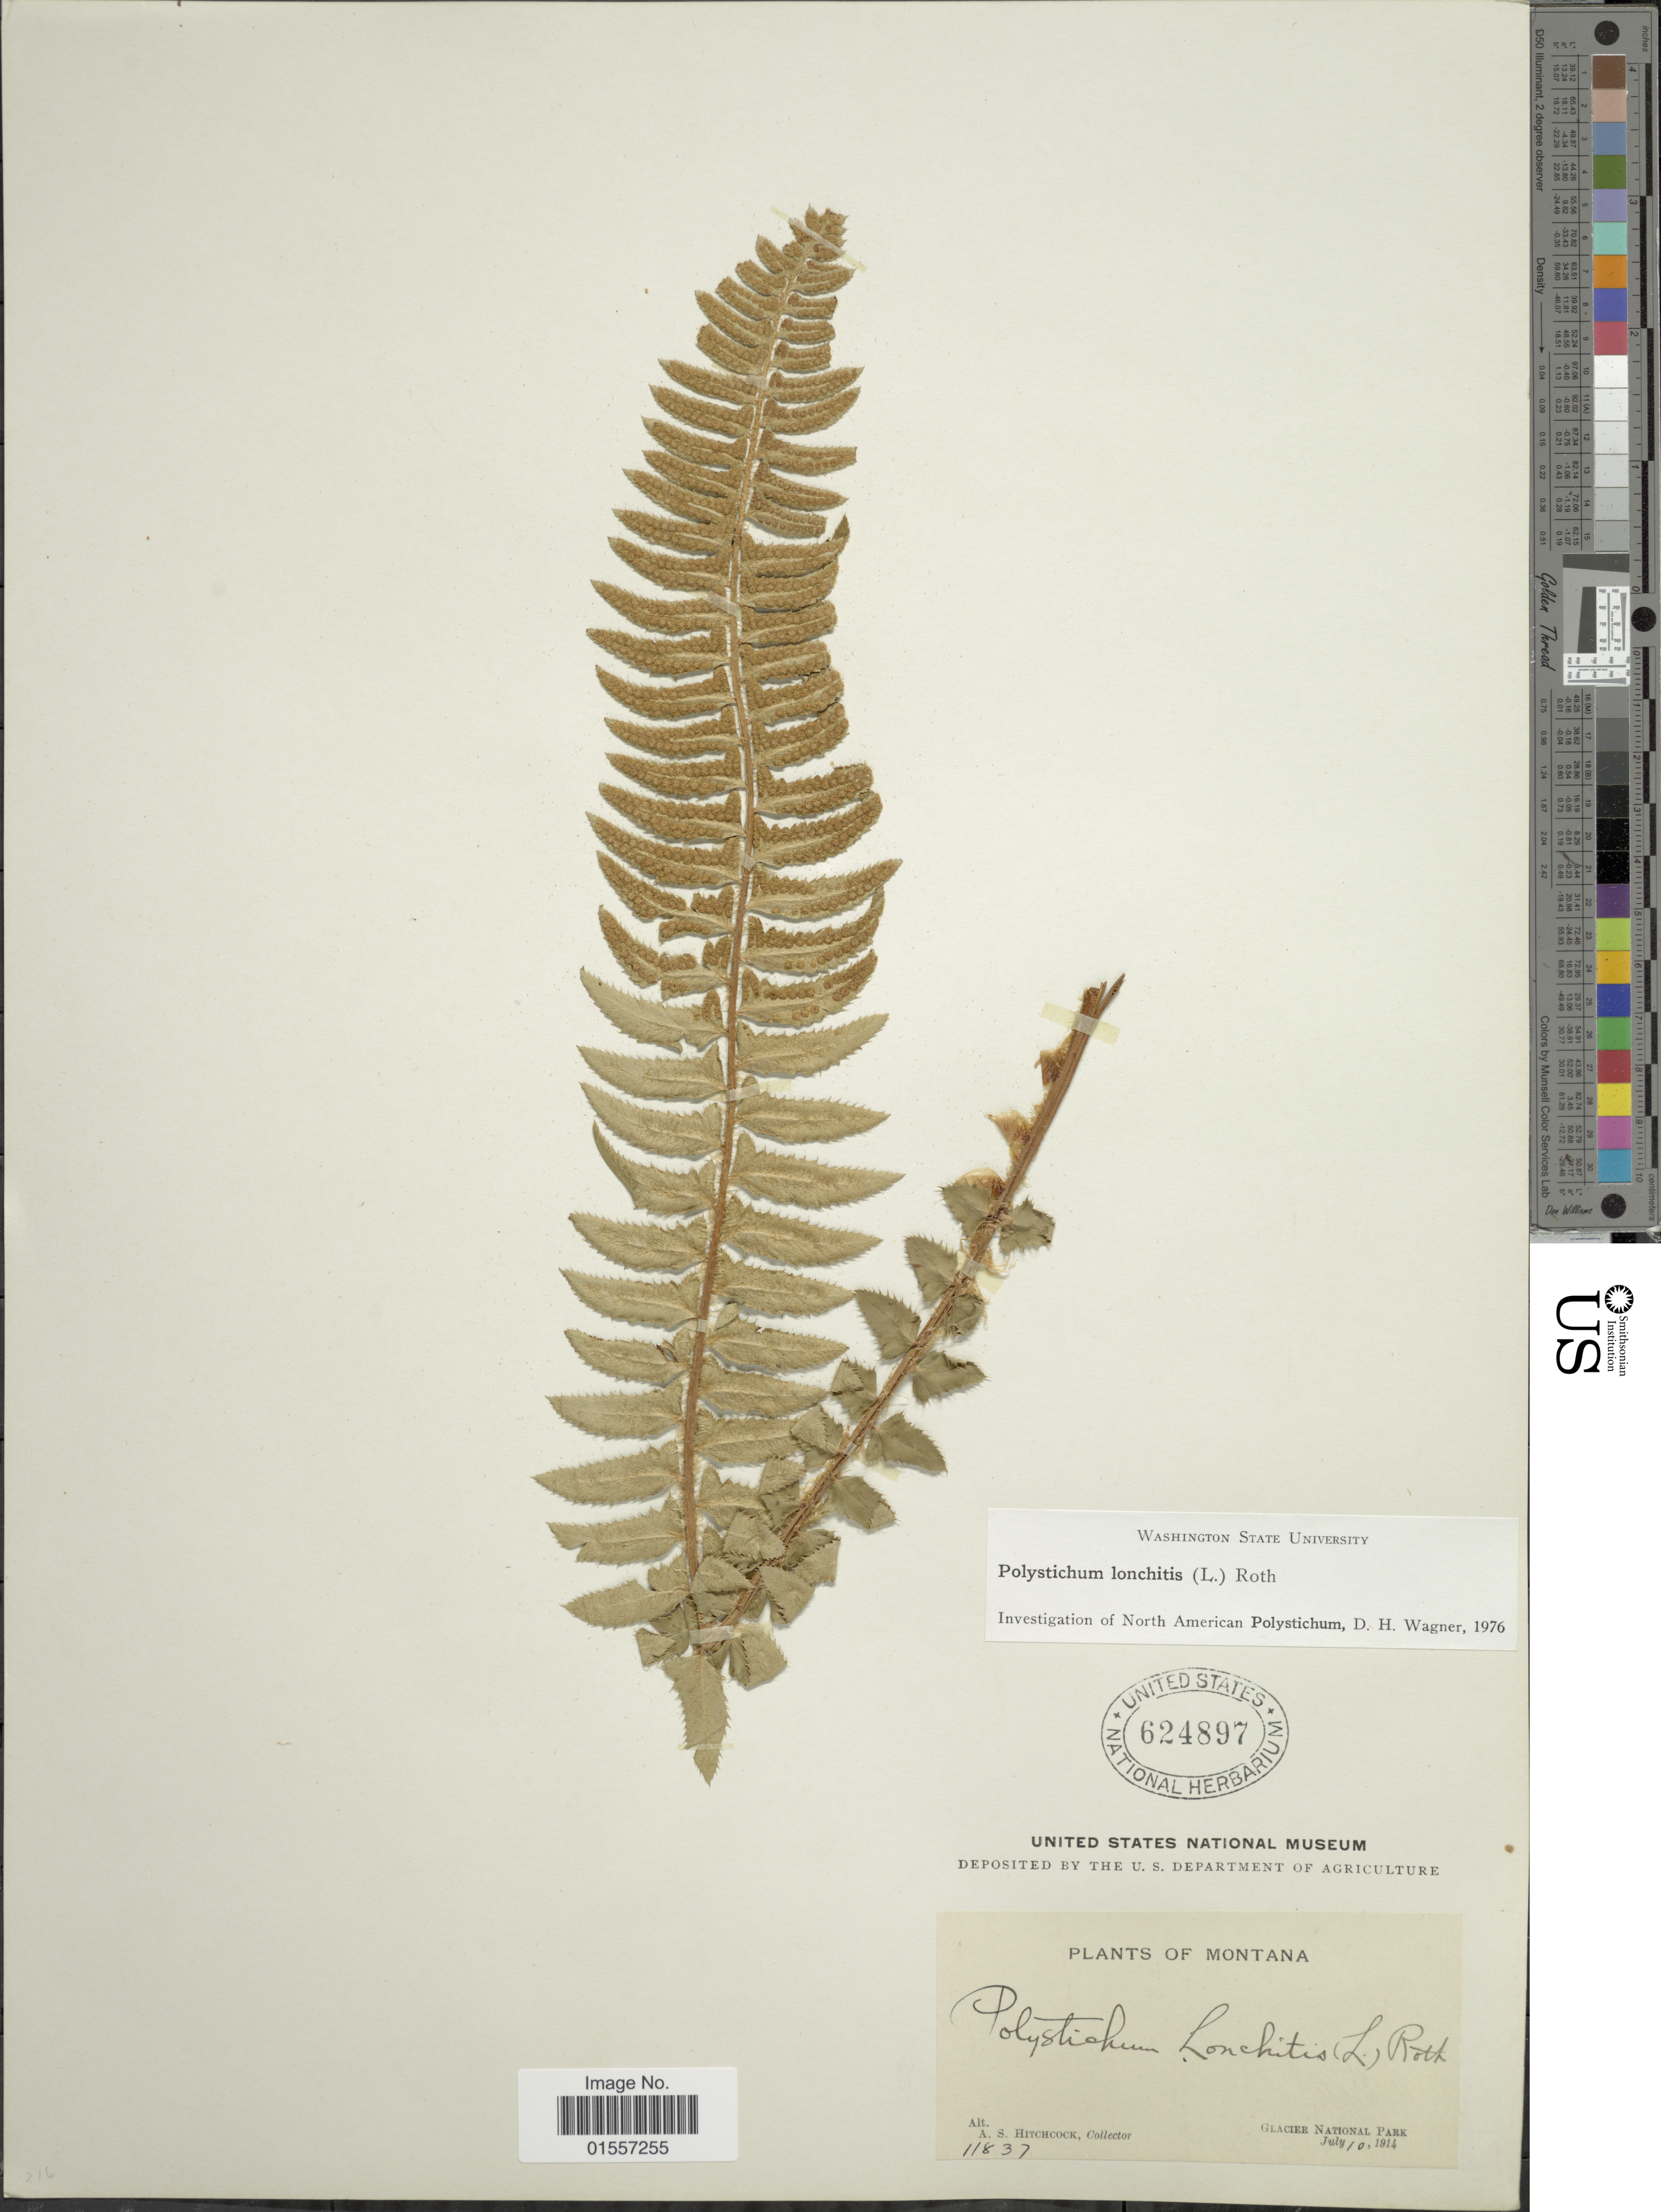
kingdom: Plantae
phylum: Tracheophyta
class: Polypodiopsida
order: Polypodiales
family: Dryopteridaceae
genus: Polystichum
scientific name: Polystichum lonchitis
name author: (Roth) L.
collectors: A. S. Hitchcock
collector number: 11837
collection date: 1914-07-10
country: United States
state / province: Montana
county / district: Flathead / Glacier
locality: Glacier National Park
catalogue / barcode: US 624897